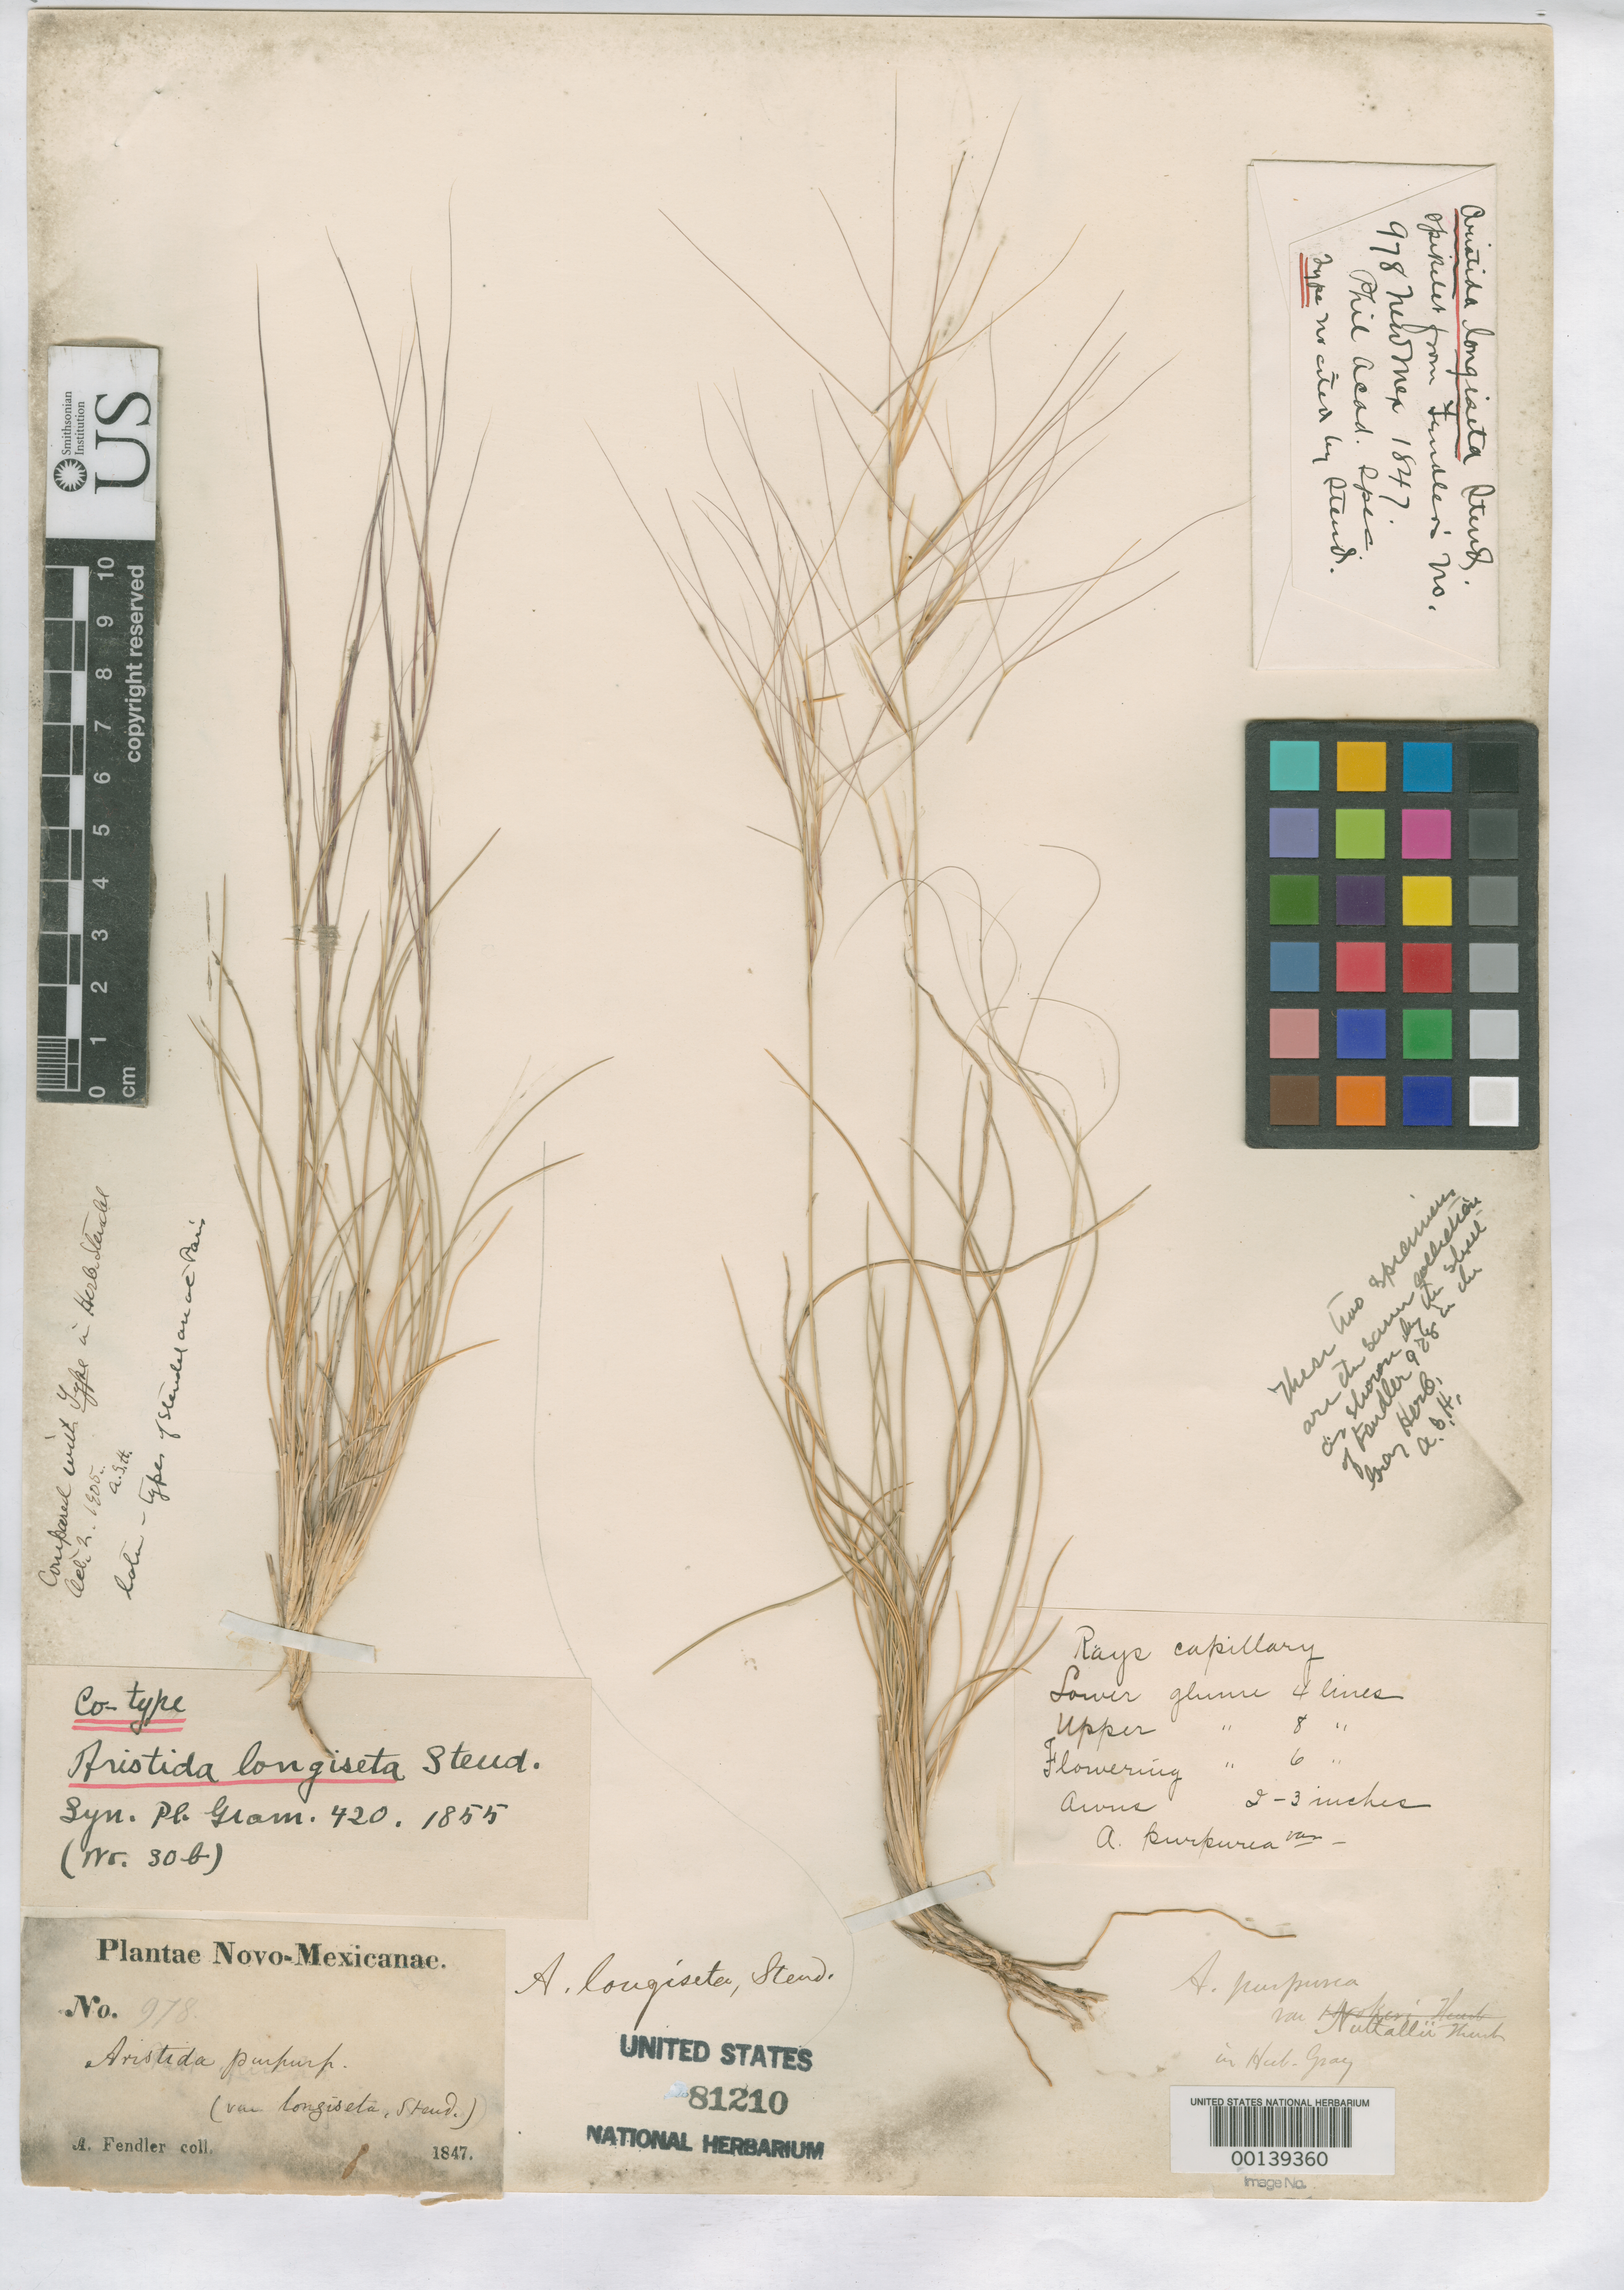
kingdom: Plantae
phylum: Tracheophyta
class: Liliopsida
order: Poales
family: Poaceae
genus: Aristida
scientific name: Aristida longiseta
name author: Steud.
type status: Isotype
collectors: A. Fendler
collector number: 978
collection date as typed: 1847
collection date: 1847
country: United States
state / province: New Mexico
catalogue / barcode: US 81210